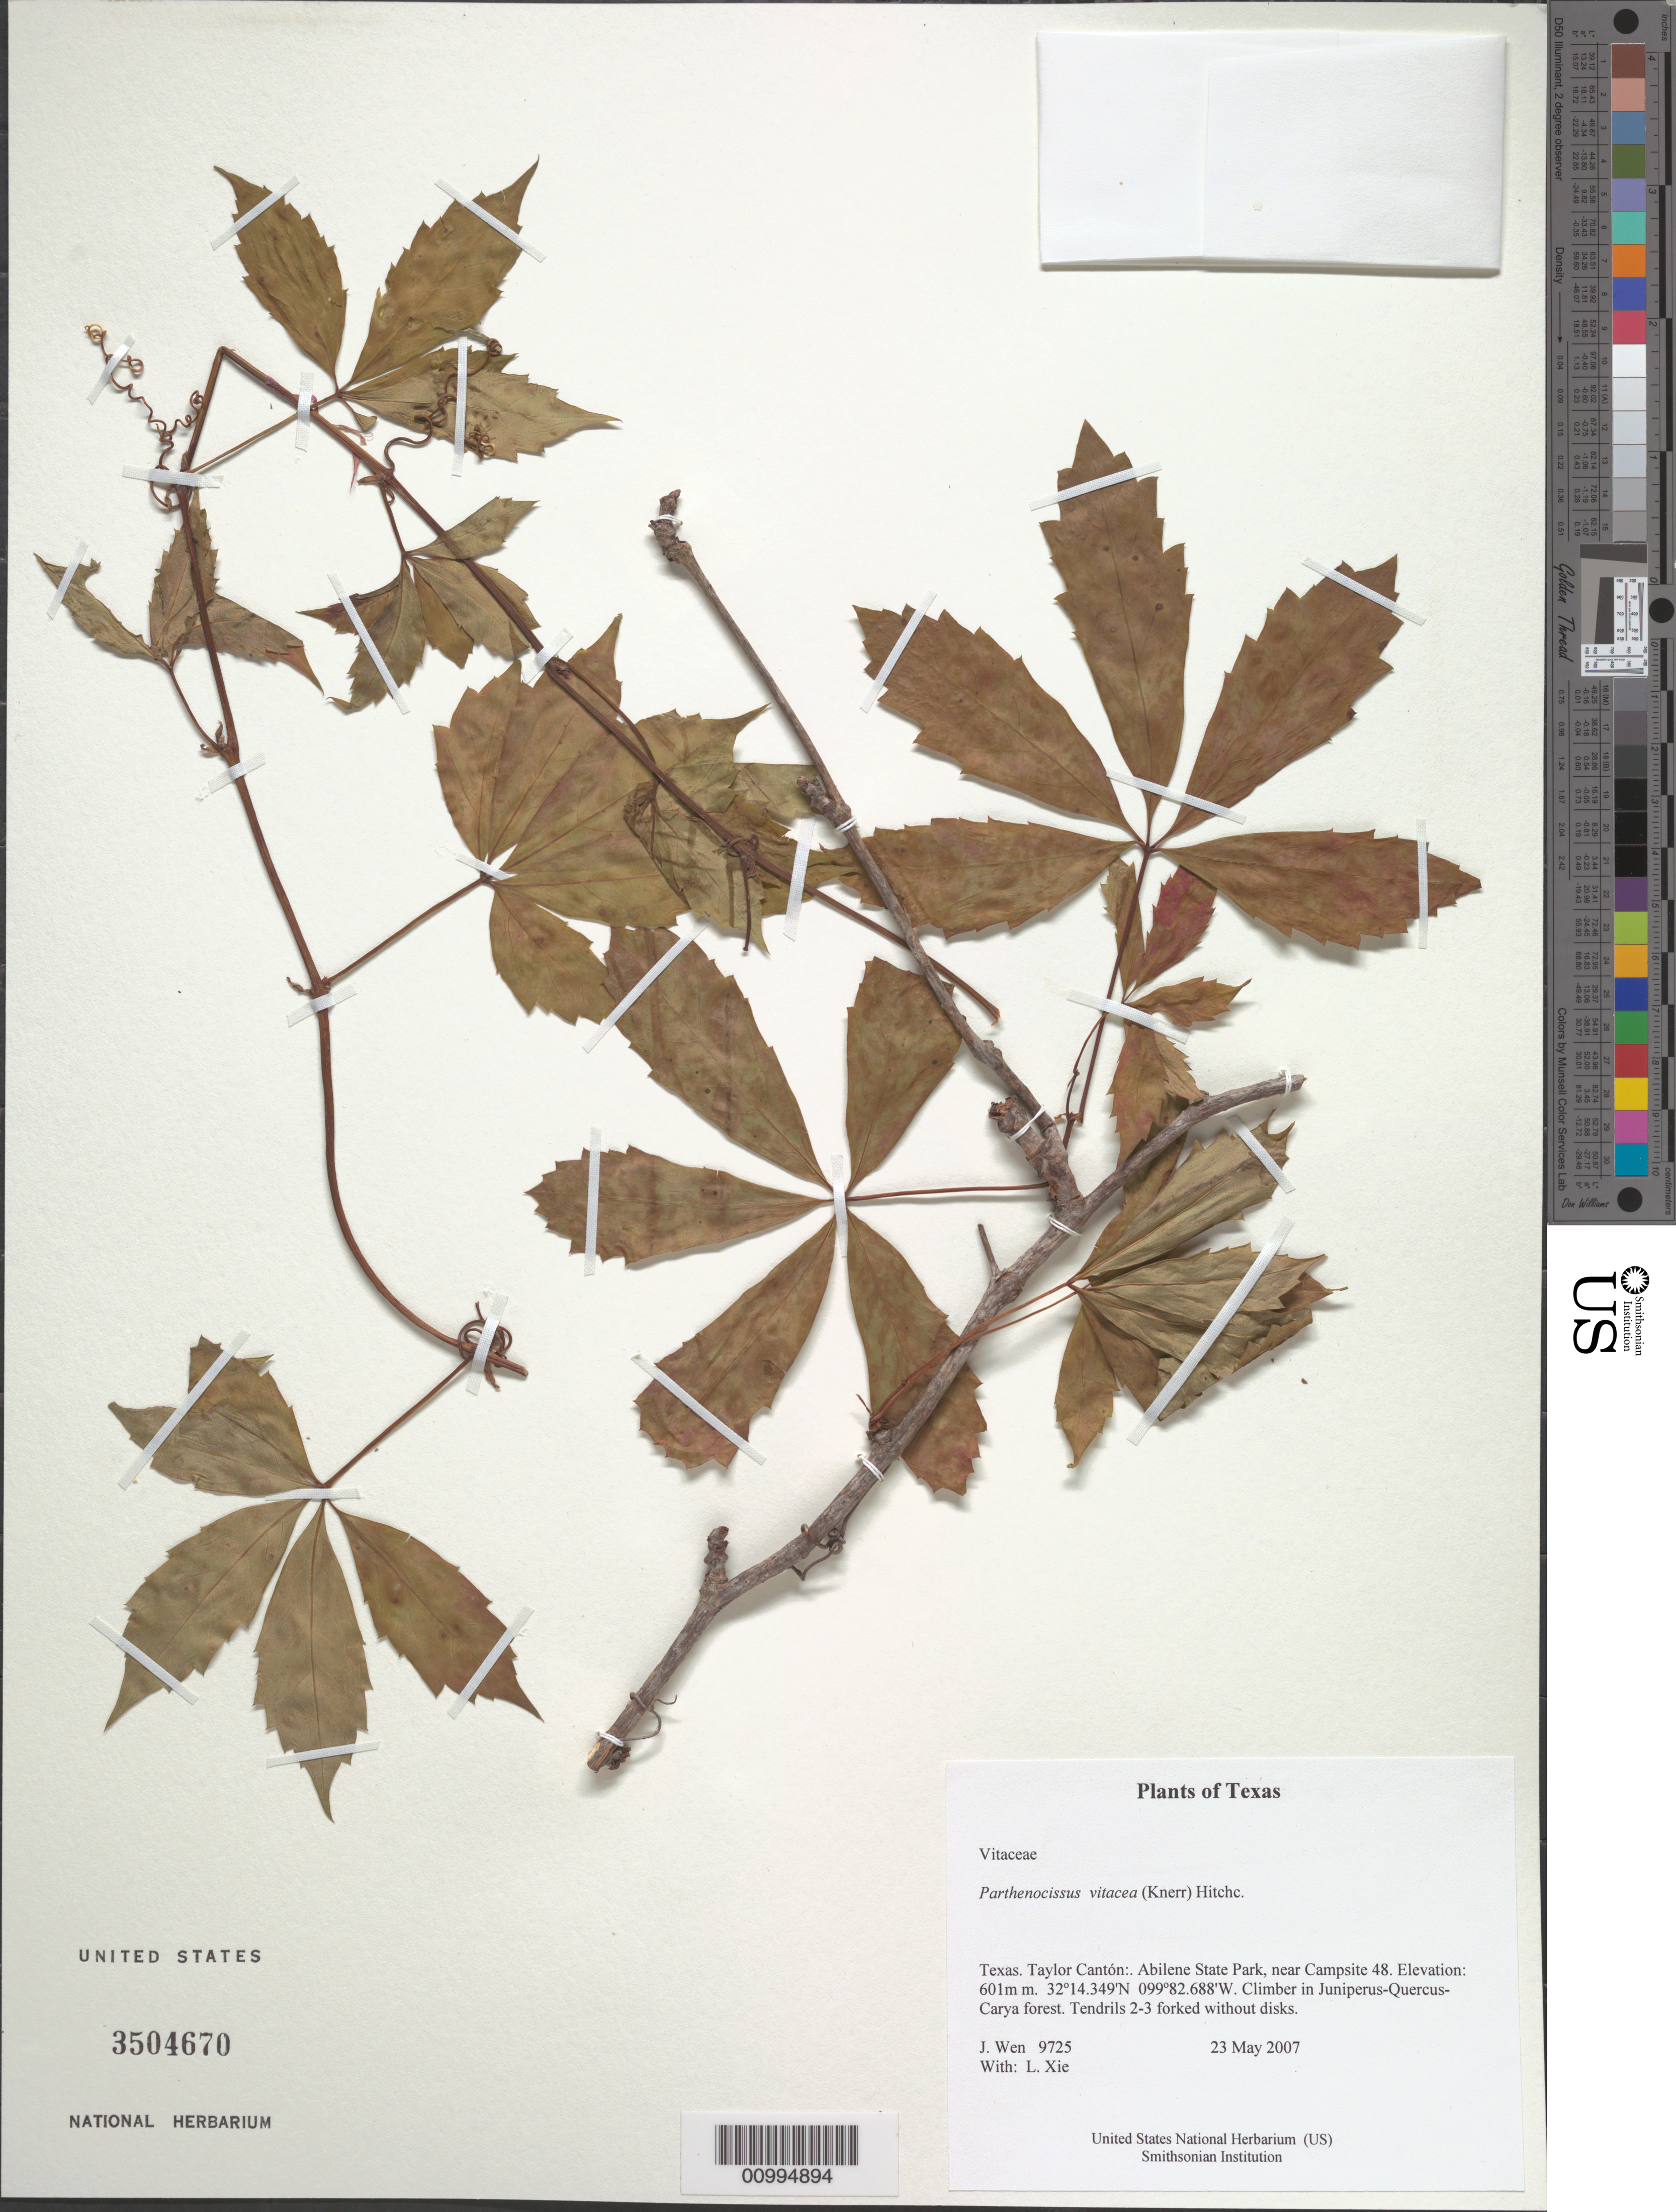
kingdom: Plantae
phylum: Tracheophyta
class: Magnoliopsida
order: Vitales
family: Vitaceae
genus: Parthenocissus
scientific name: Parthenocissus vitacea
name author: (Knerr) Hitchc.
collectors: J. Wen & L. Xie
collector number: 9725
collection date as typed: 23 May 2007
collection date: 2007-05-23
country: United States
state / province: Texas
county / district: Taylor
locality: Abilene State Park, near Campsite 48.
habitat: Juniperus-Quercus-Carya forest.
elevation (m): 601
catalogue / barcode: US 3504670